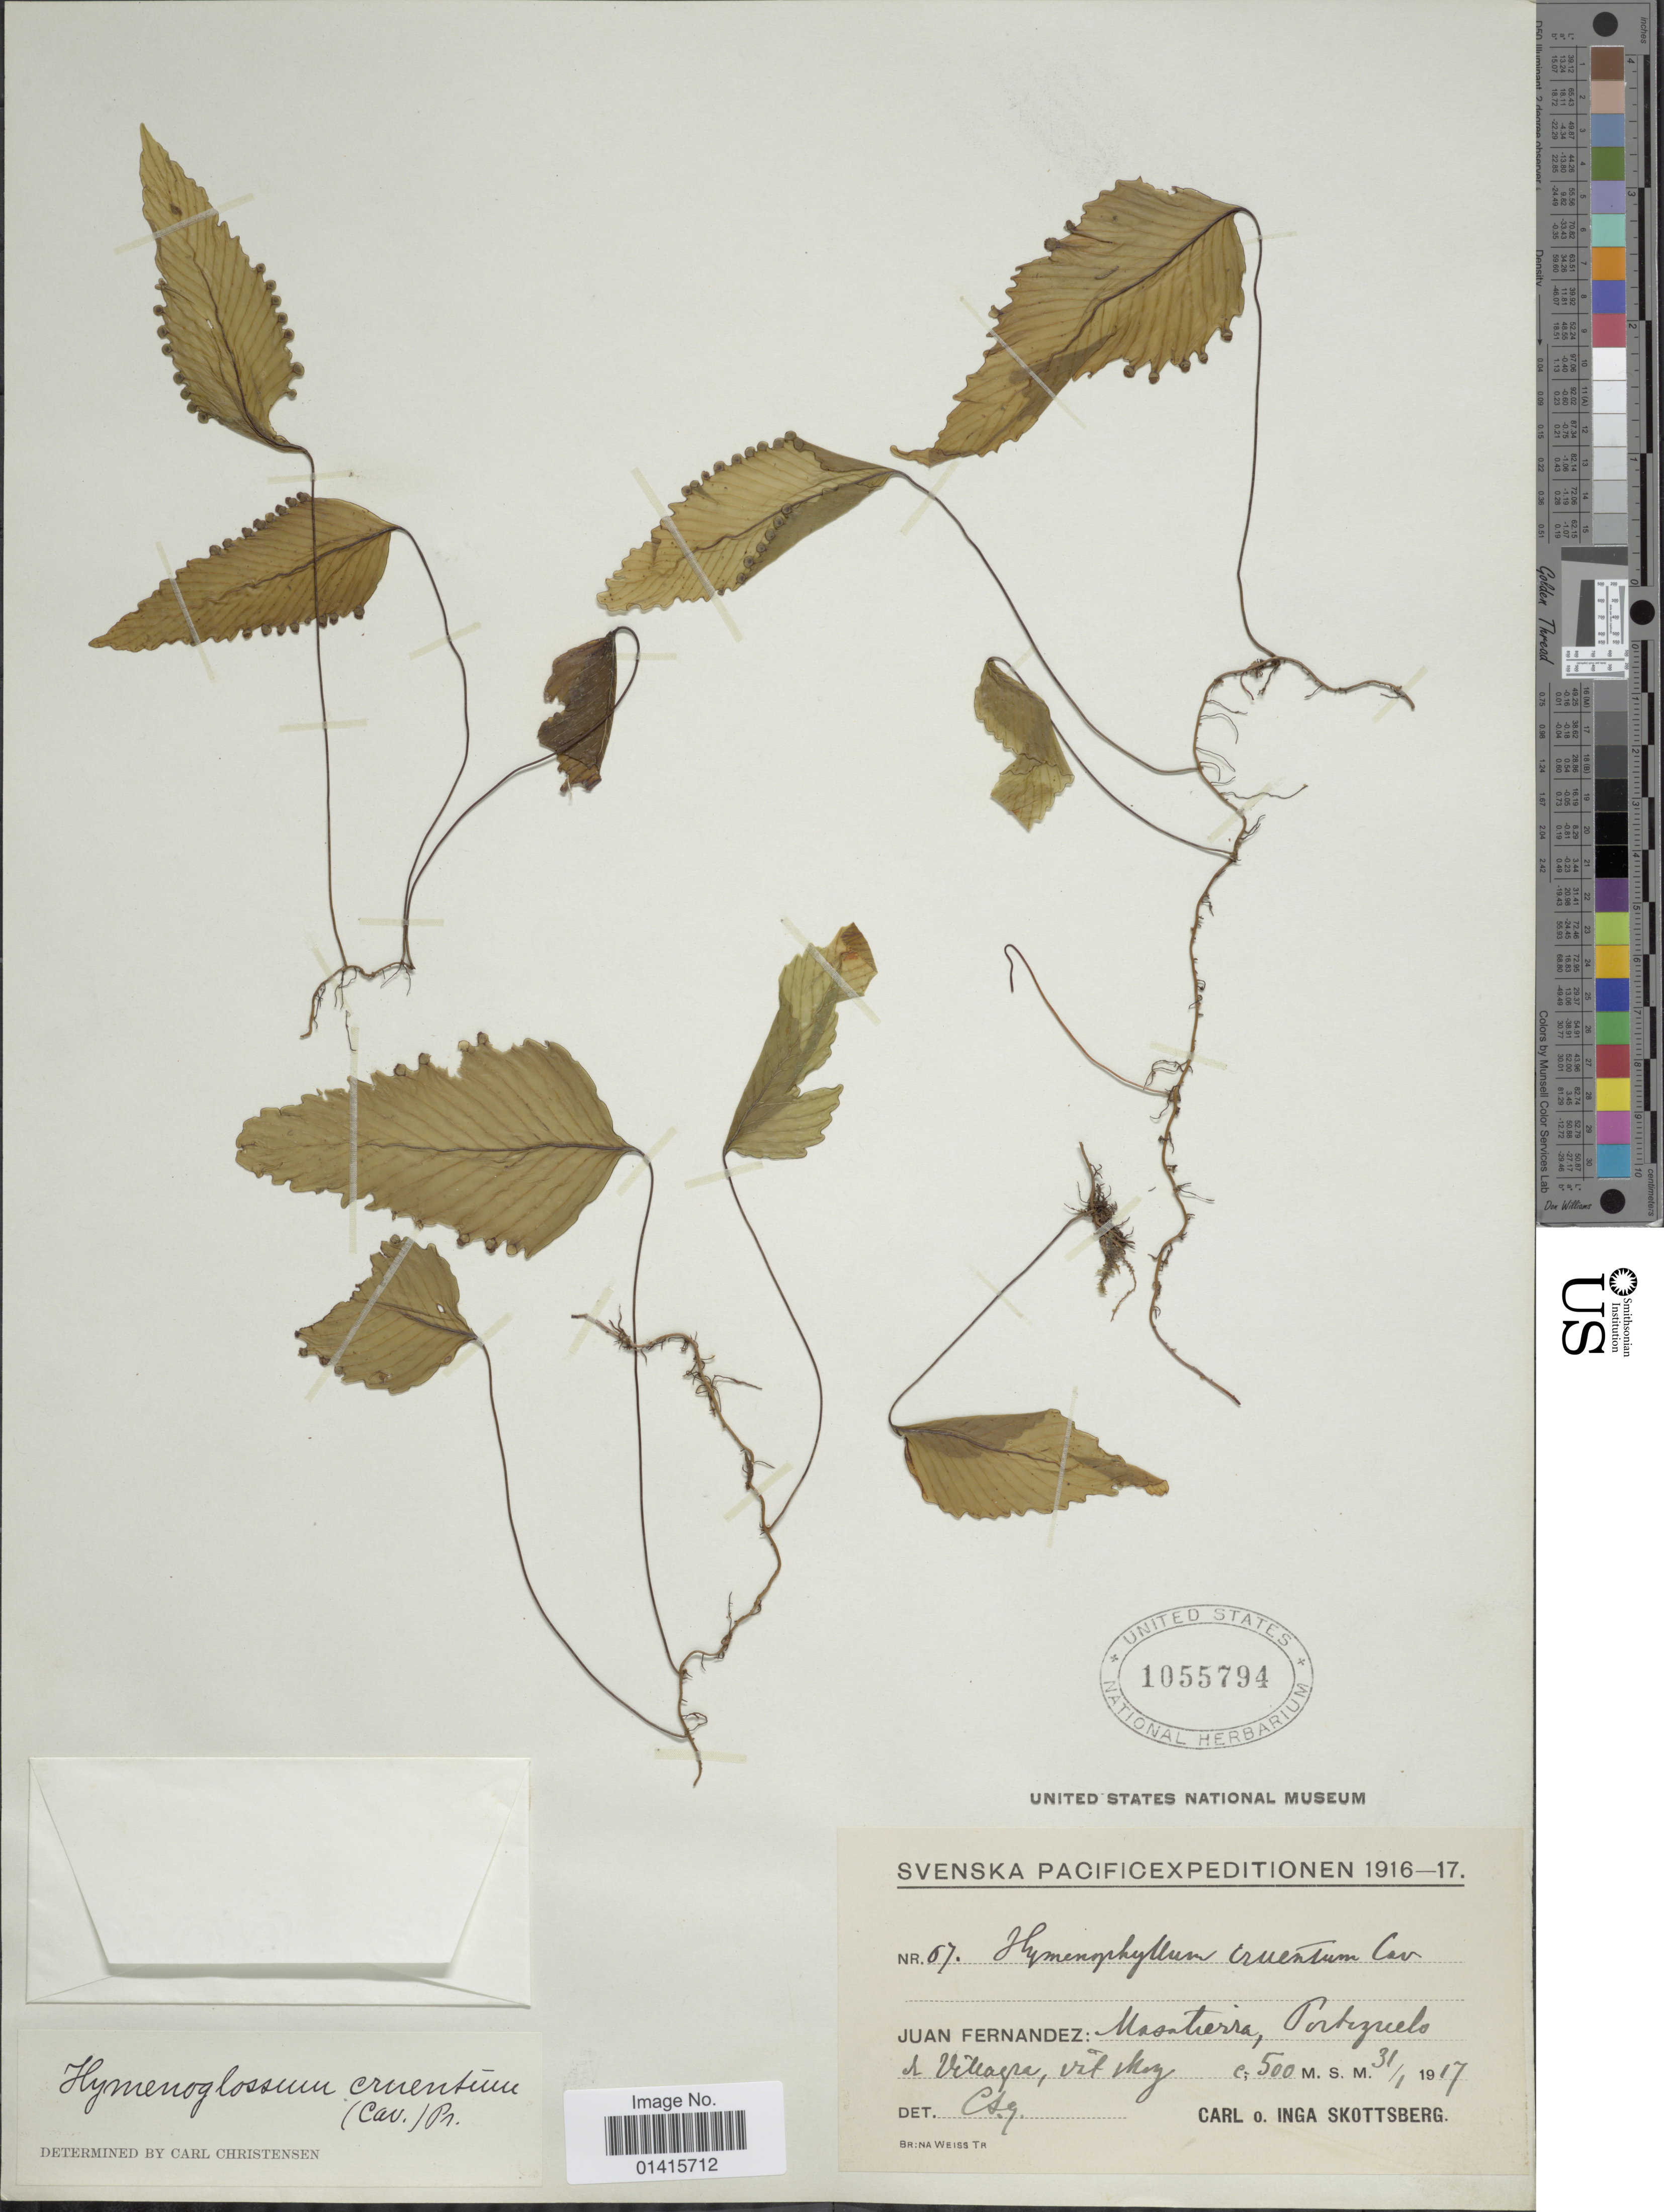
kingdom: Plantae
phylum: Tracheophyta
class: Polypodiopsida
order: Hymenophyllales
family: Hymenophyllaceae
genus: Hymenophyllum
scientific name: Hymenophyllum cruentum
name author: Cav.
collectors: C. Skottsberg & I. Skottsberg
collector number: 67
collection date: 1917-01-31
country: Chile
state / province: Valparaíso (V)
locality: Juan Fernandez: Masatierra, Portezuelo de Villagra.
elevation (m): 500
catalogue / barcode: US 1055794